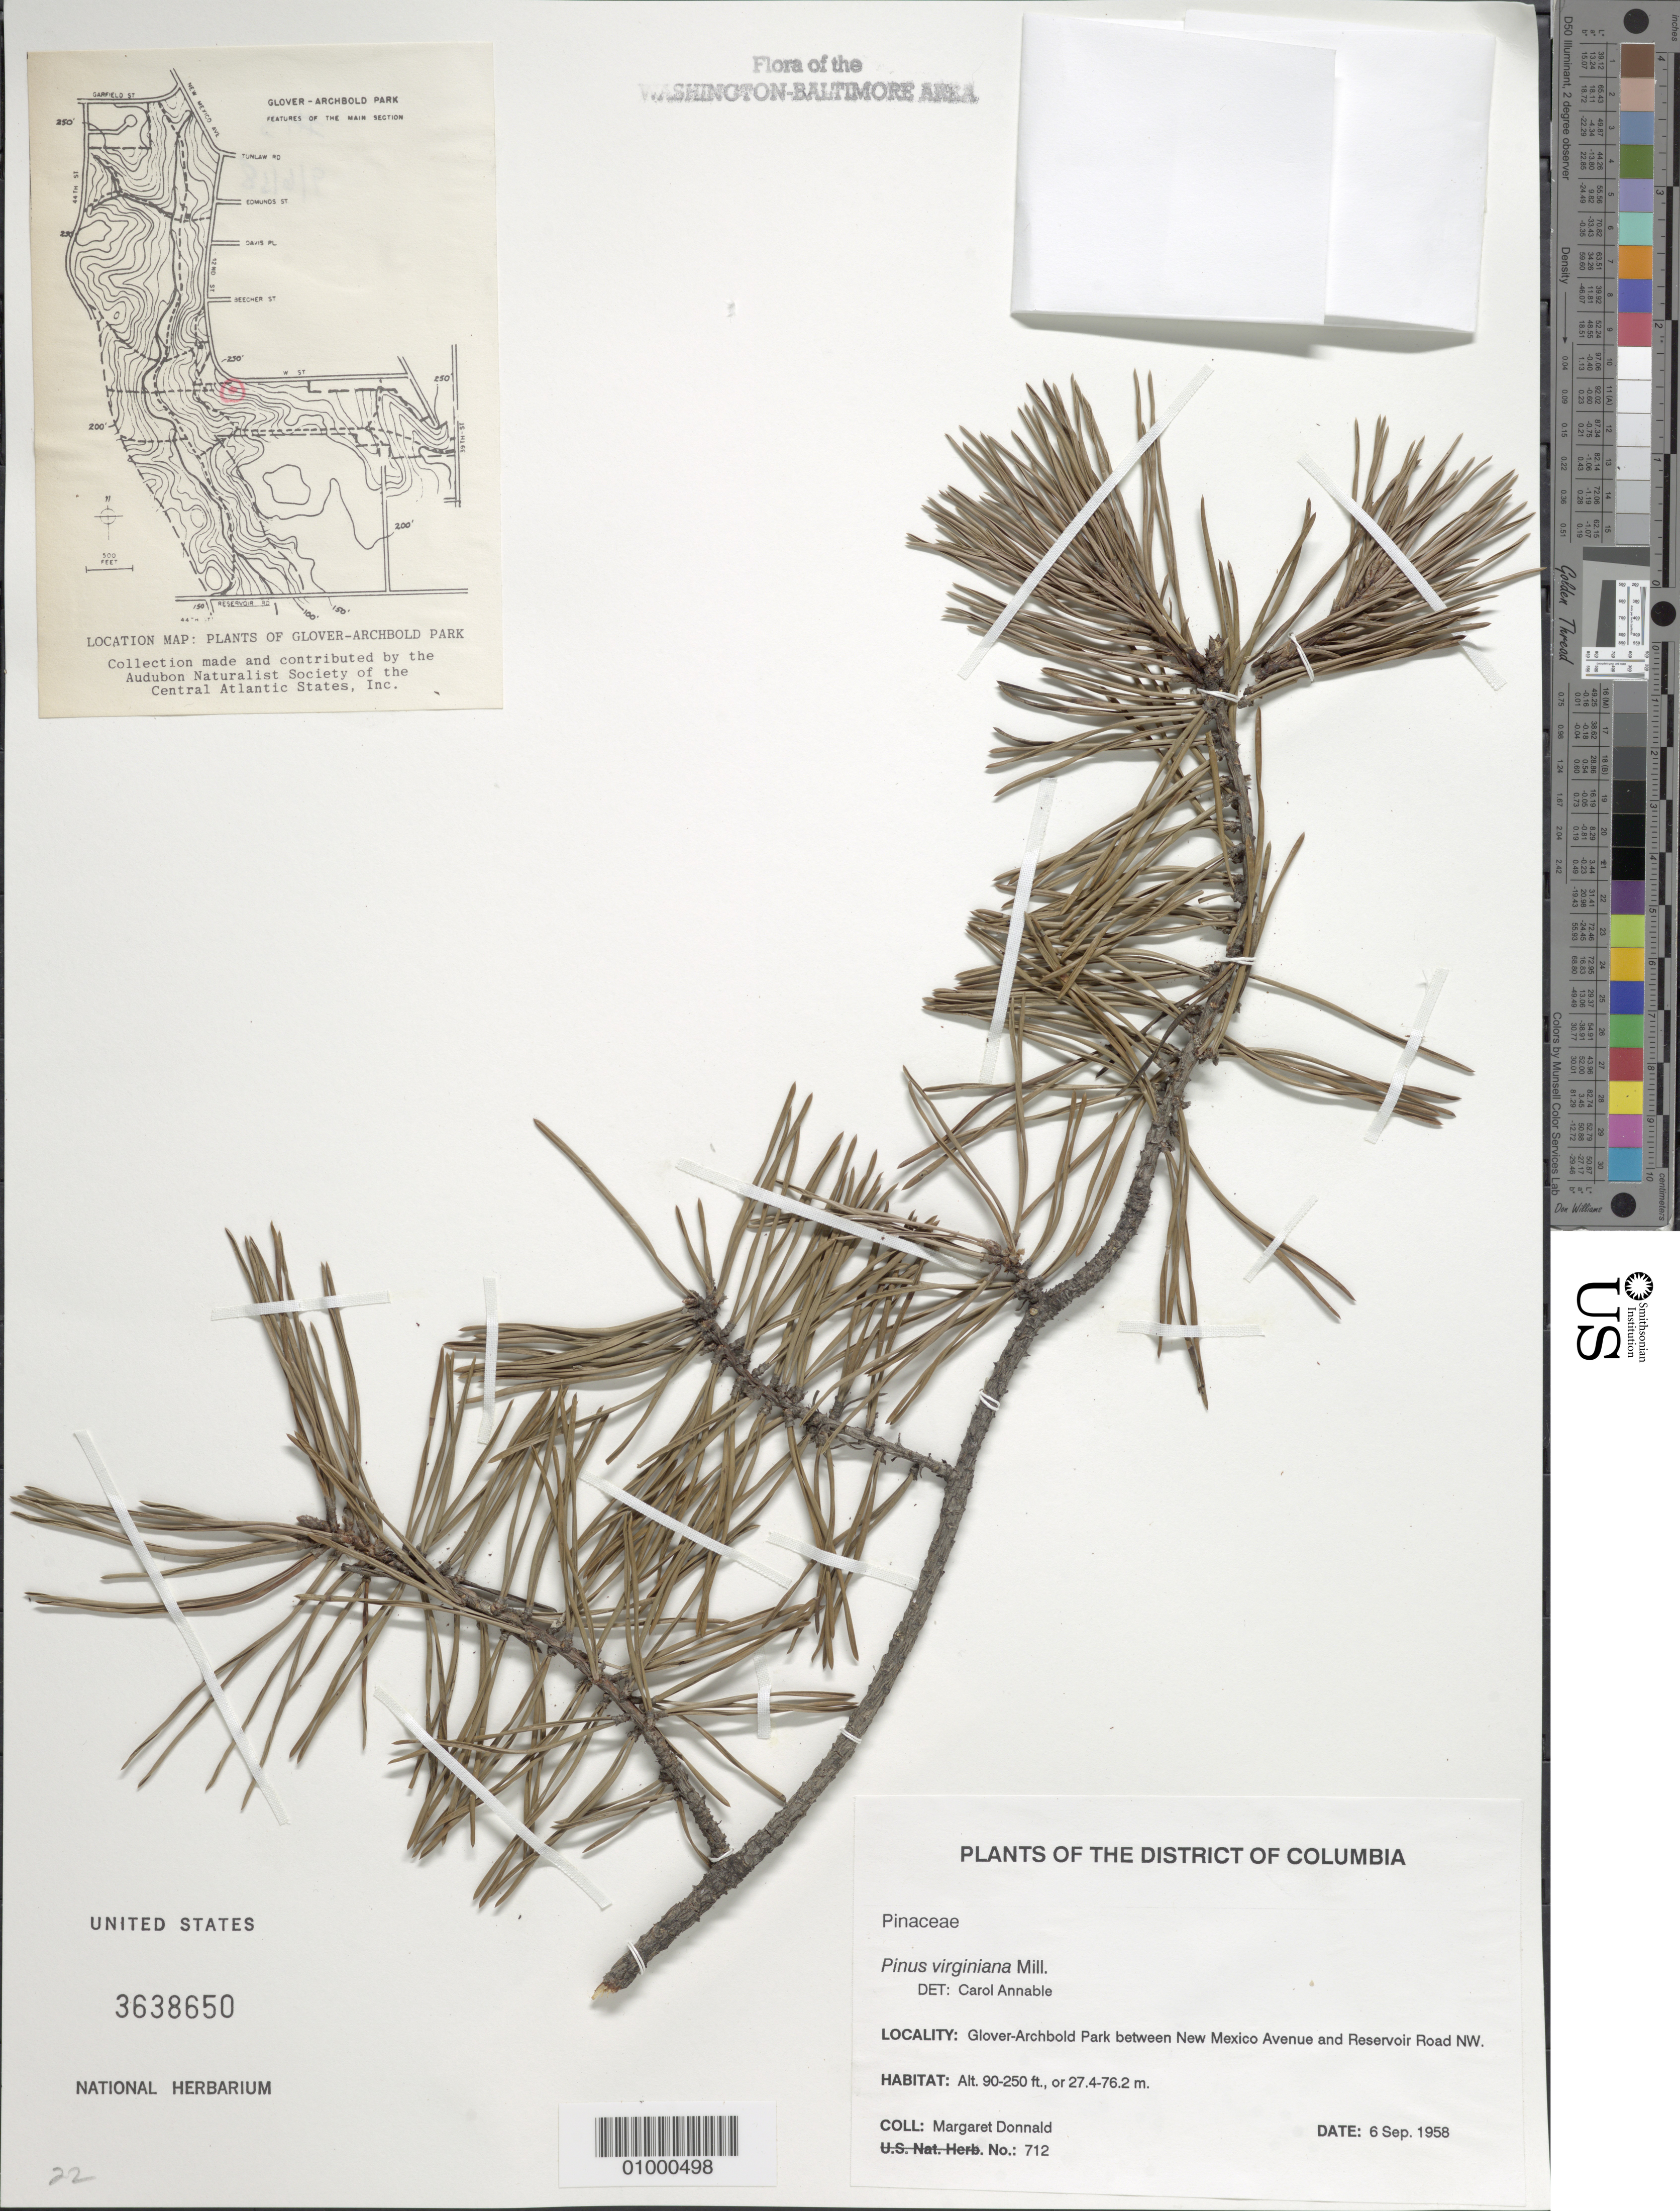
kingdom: Plantae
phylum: Tracheophyta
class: Pinopsida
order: Pinales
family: Pinaceae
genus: Pinus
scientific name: Pinus virginiana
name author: Mill.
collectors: M. Donnald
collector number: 712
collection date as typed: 6 Sep 1958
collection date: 1958-09-06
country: United States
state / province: District of Columbia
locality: Glover-Archbold Park between New Mexico Avenue and Reservoir Road NW.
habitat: park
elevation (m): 27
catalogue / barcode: US 3638650